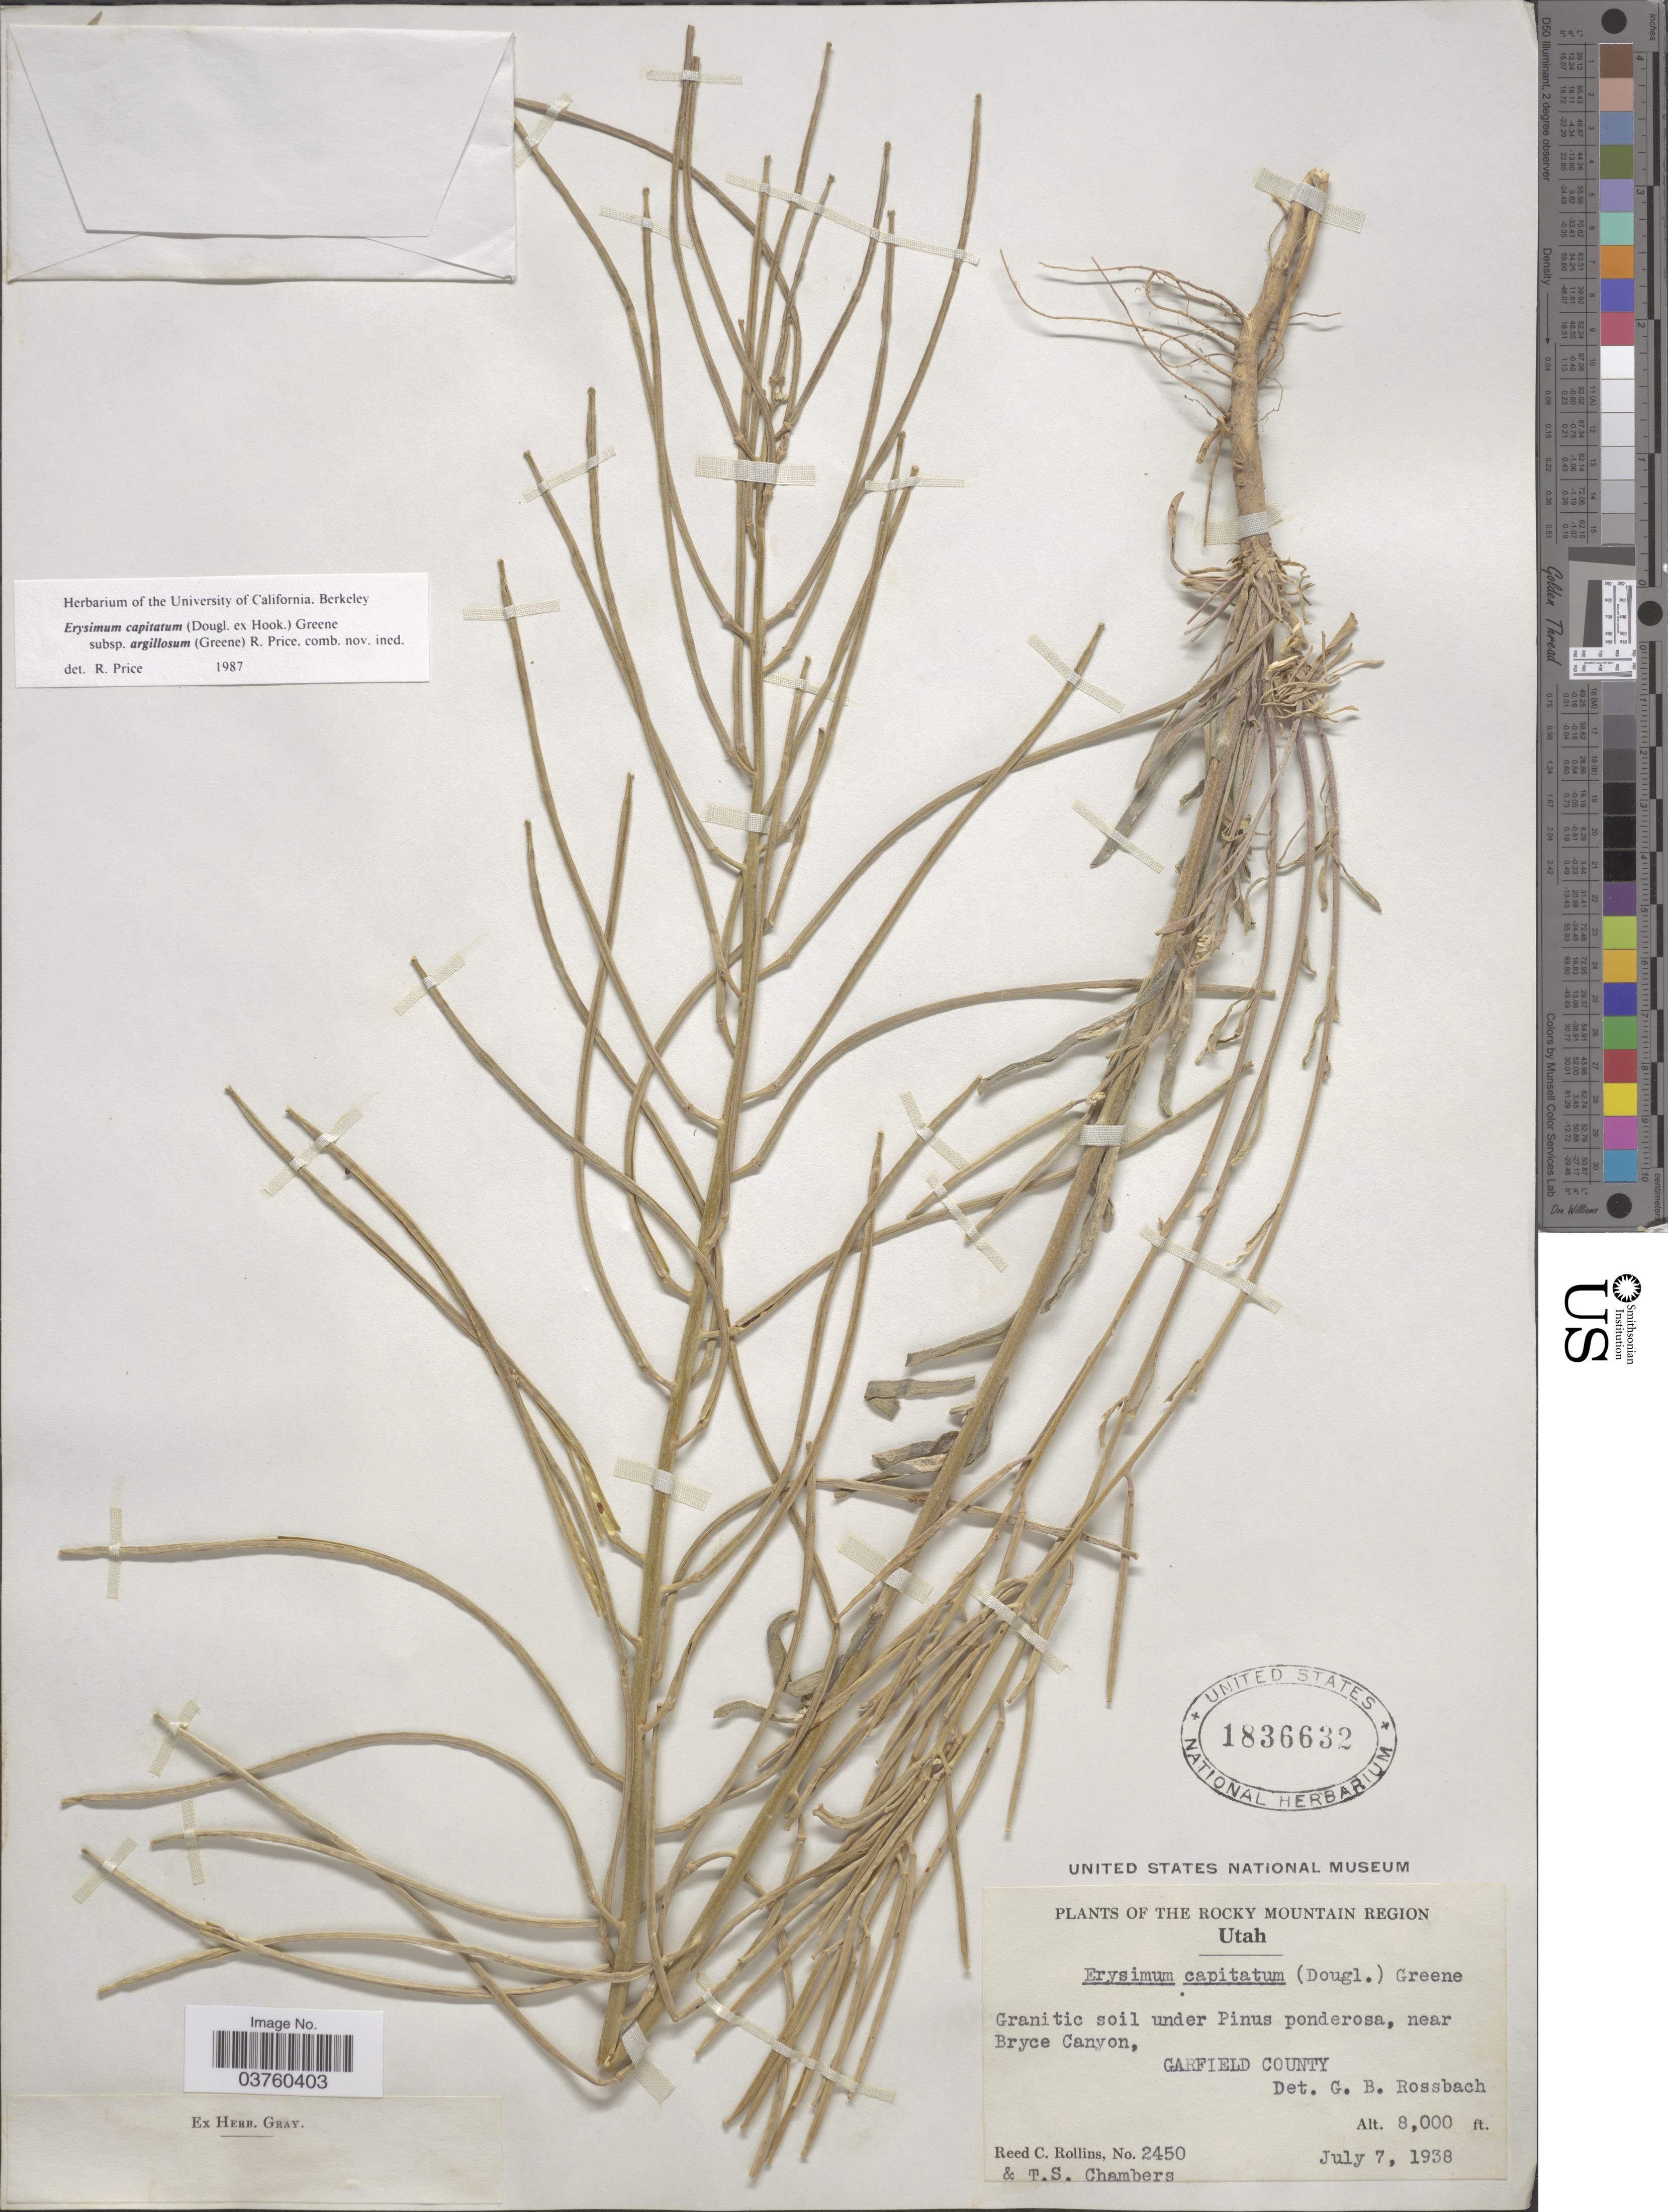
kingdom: Plantae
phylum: Tracheophyta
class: Magnoliopsida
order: Brassicales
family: Brassicaceae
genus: Erysimum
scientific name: Erysimum capitatum subsp. argillosum (Greene) R.A. Price comb. nov. ined.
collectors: R. C. Rollins & T. Chambers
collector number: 2450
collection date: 1938-07-07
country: United States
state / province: Utah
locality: The Rocky Mountain Region. Near Bryce Canyon, Garfield County.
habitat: granitic soil under Pinus pondeross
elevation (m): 2438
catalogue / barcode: US 1836632